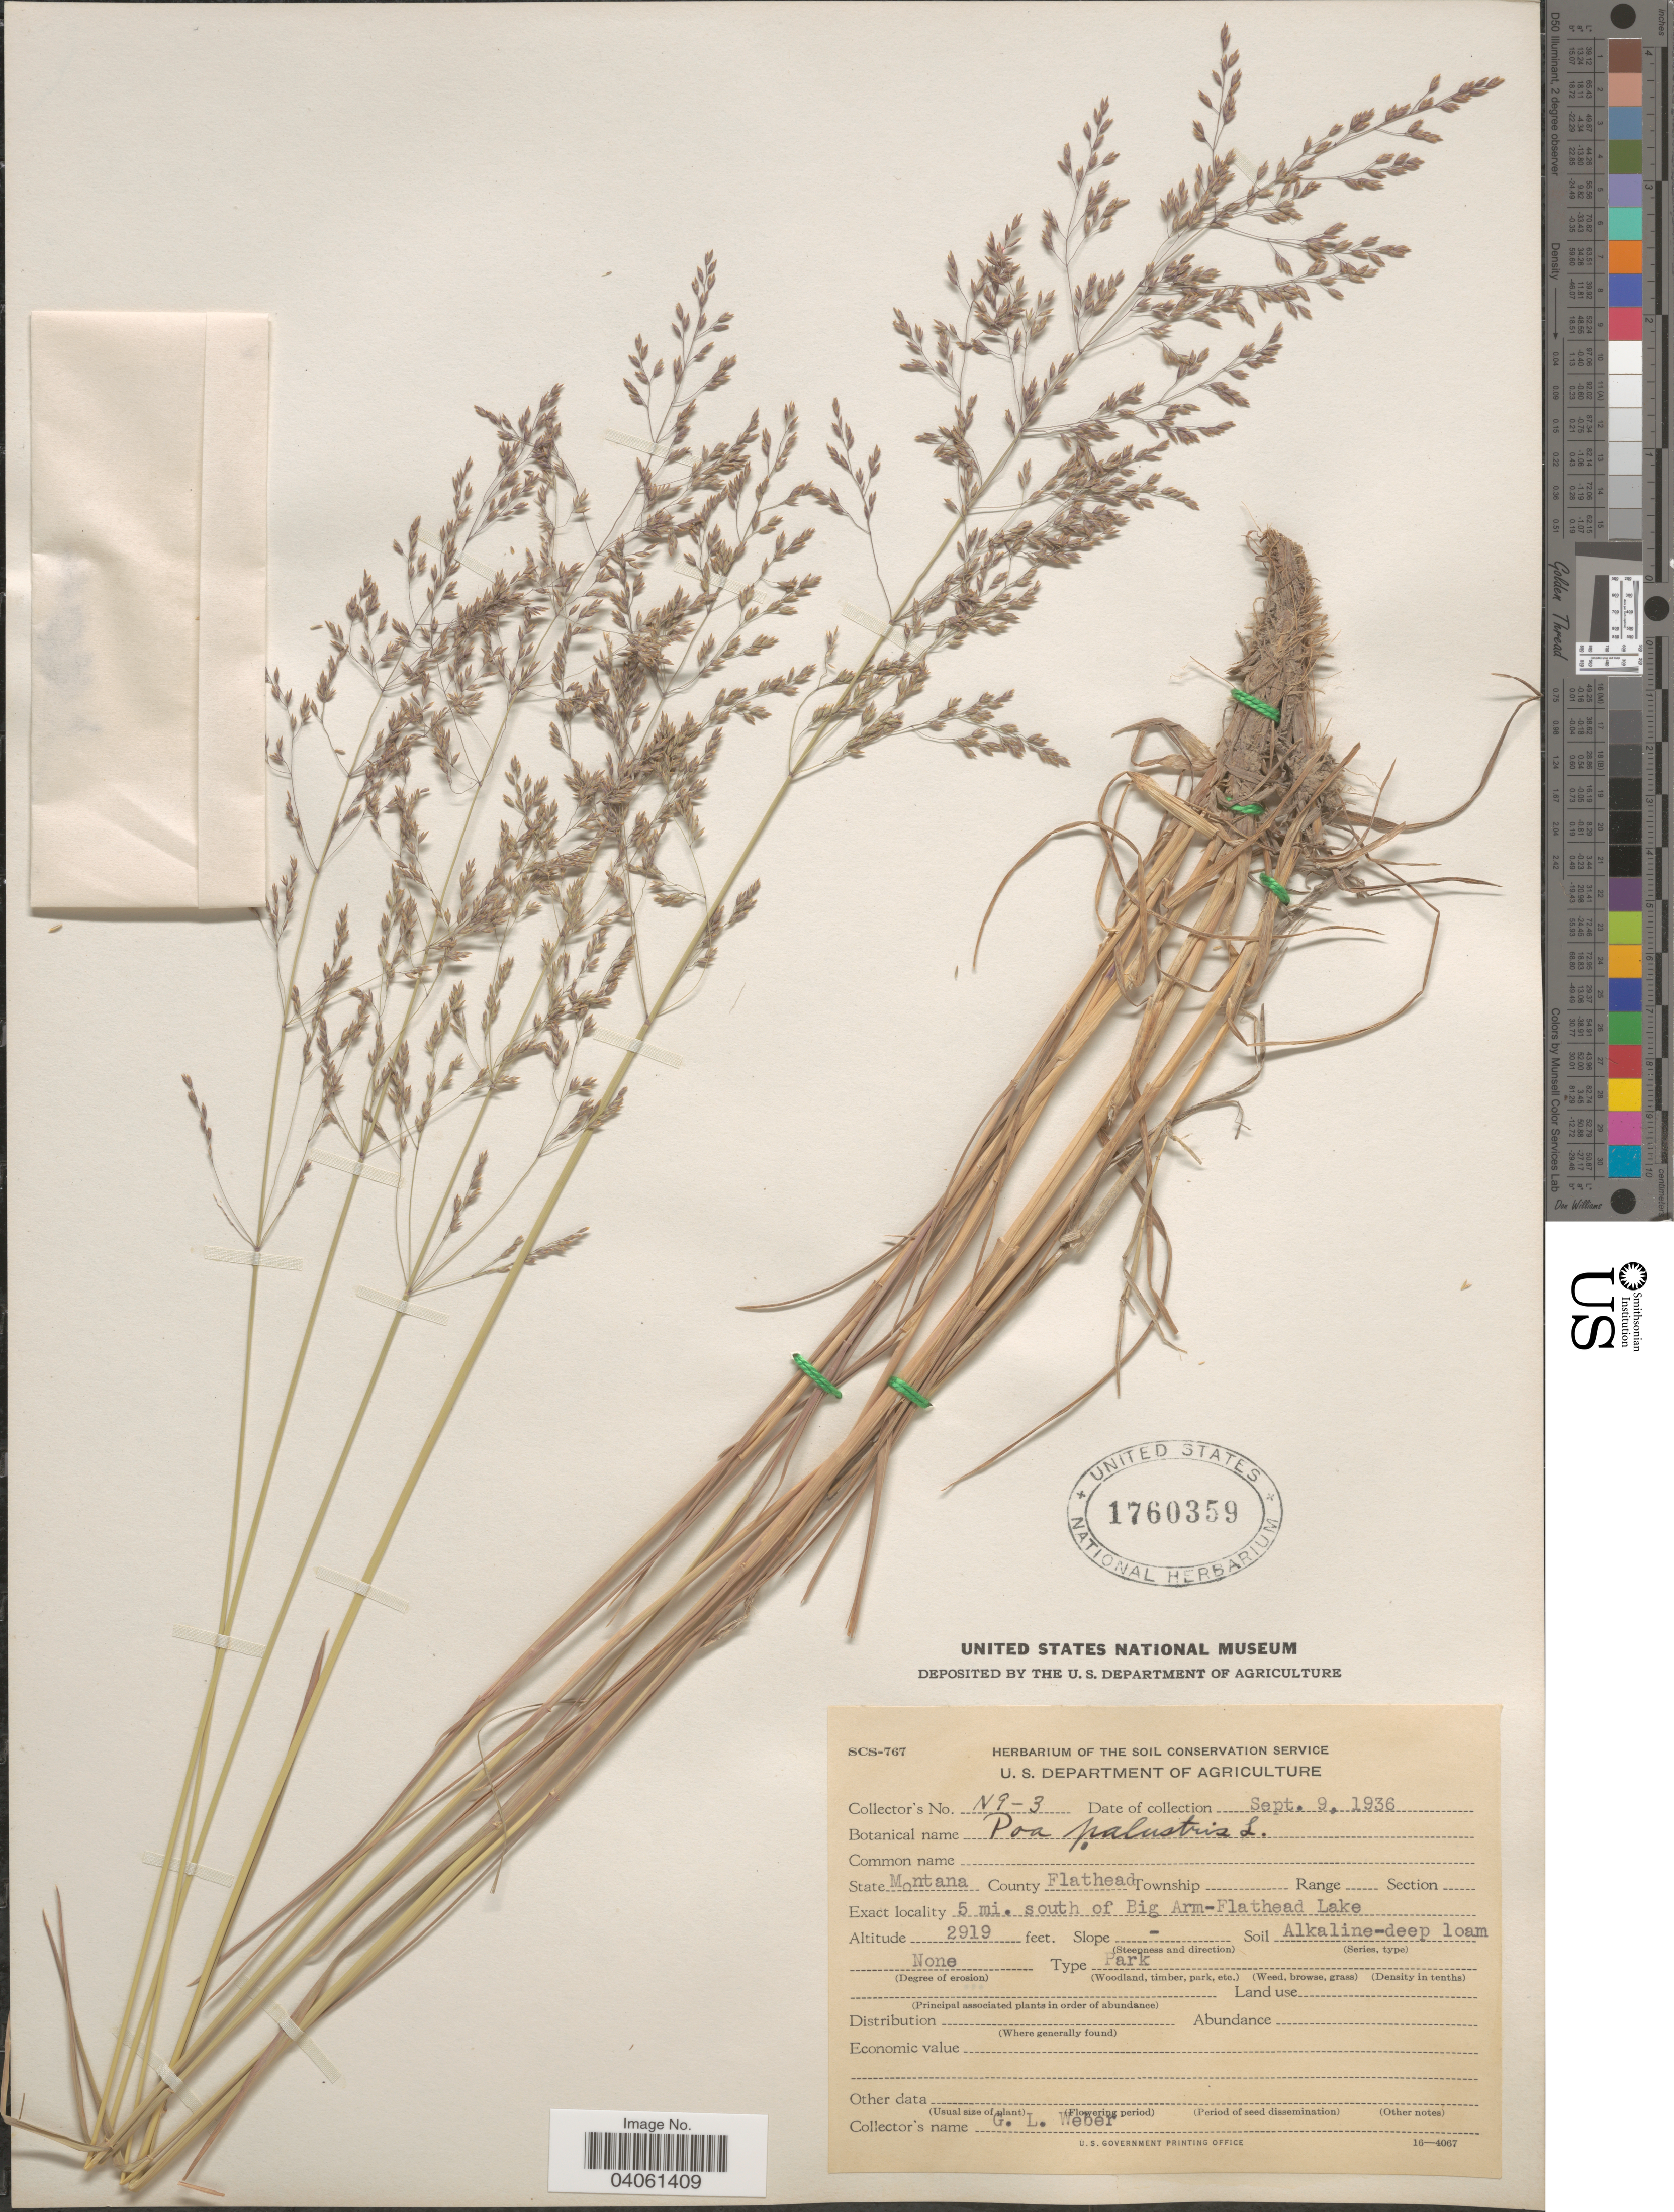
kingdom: Plantae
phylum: Tracheophyta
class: Liliopsida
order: Poales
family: Poaceae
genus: Poa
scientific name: Poa palustris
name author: L.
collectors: G. Weber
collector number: N9-3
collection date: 1936-09-09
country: United States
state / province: Montana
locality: County Flathead. 5 mi. south of Big Arm-Flathead Lake.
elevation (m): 890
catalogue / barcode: US 1760359